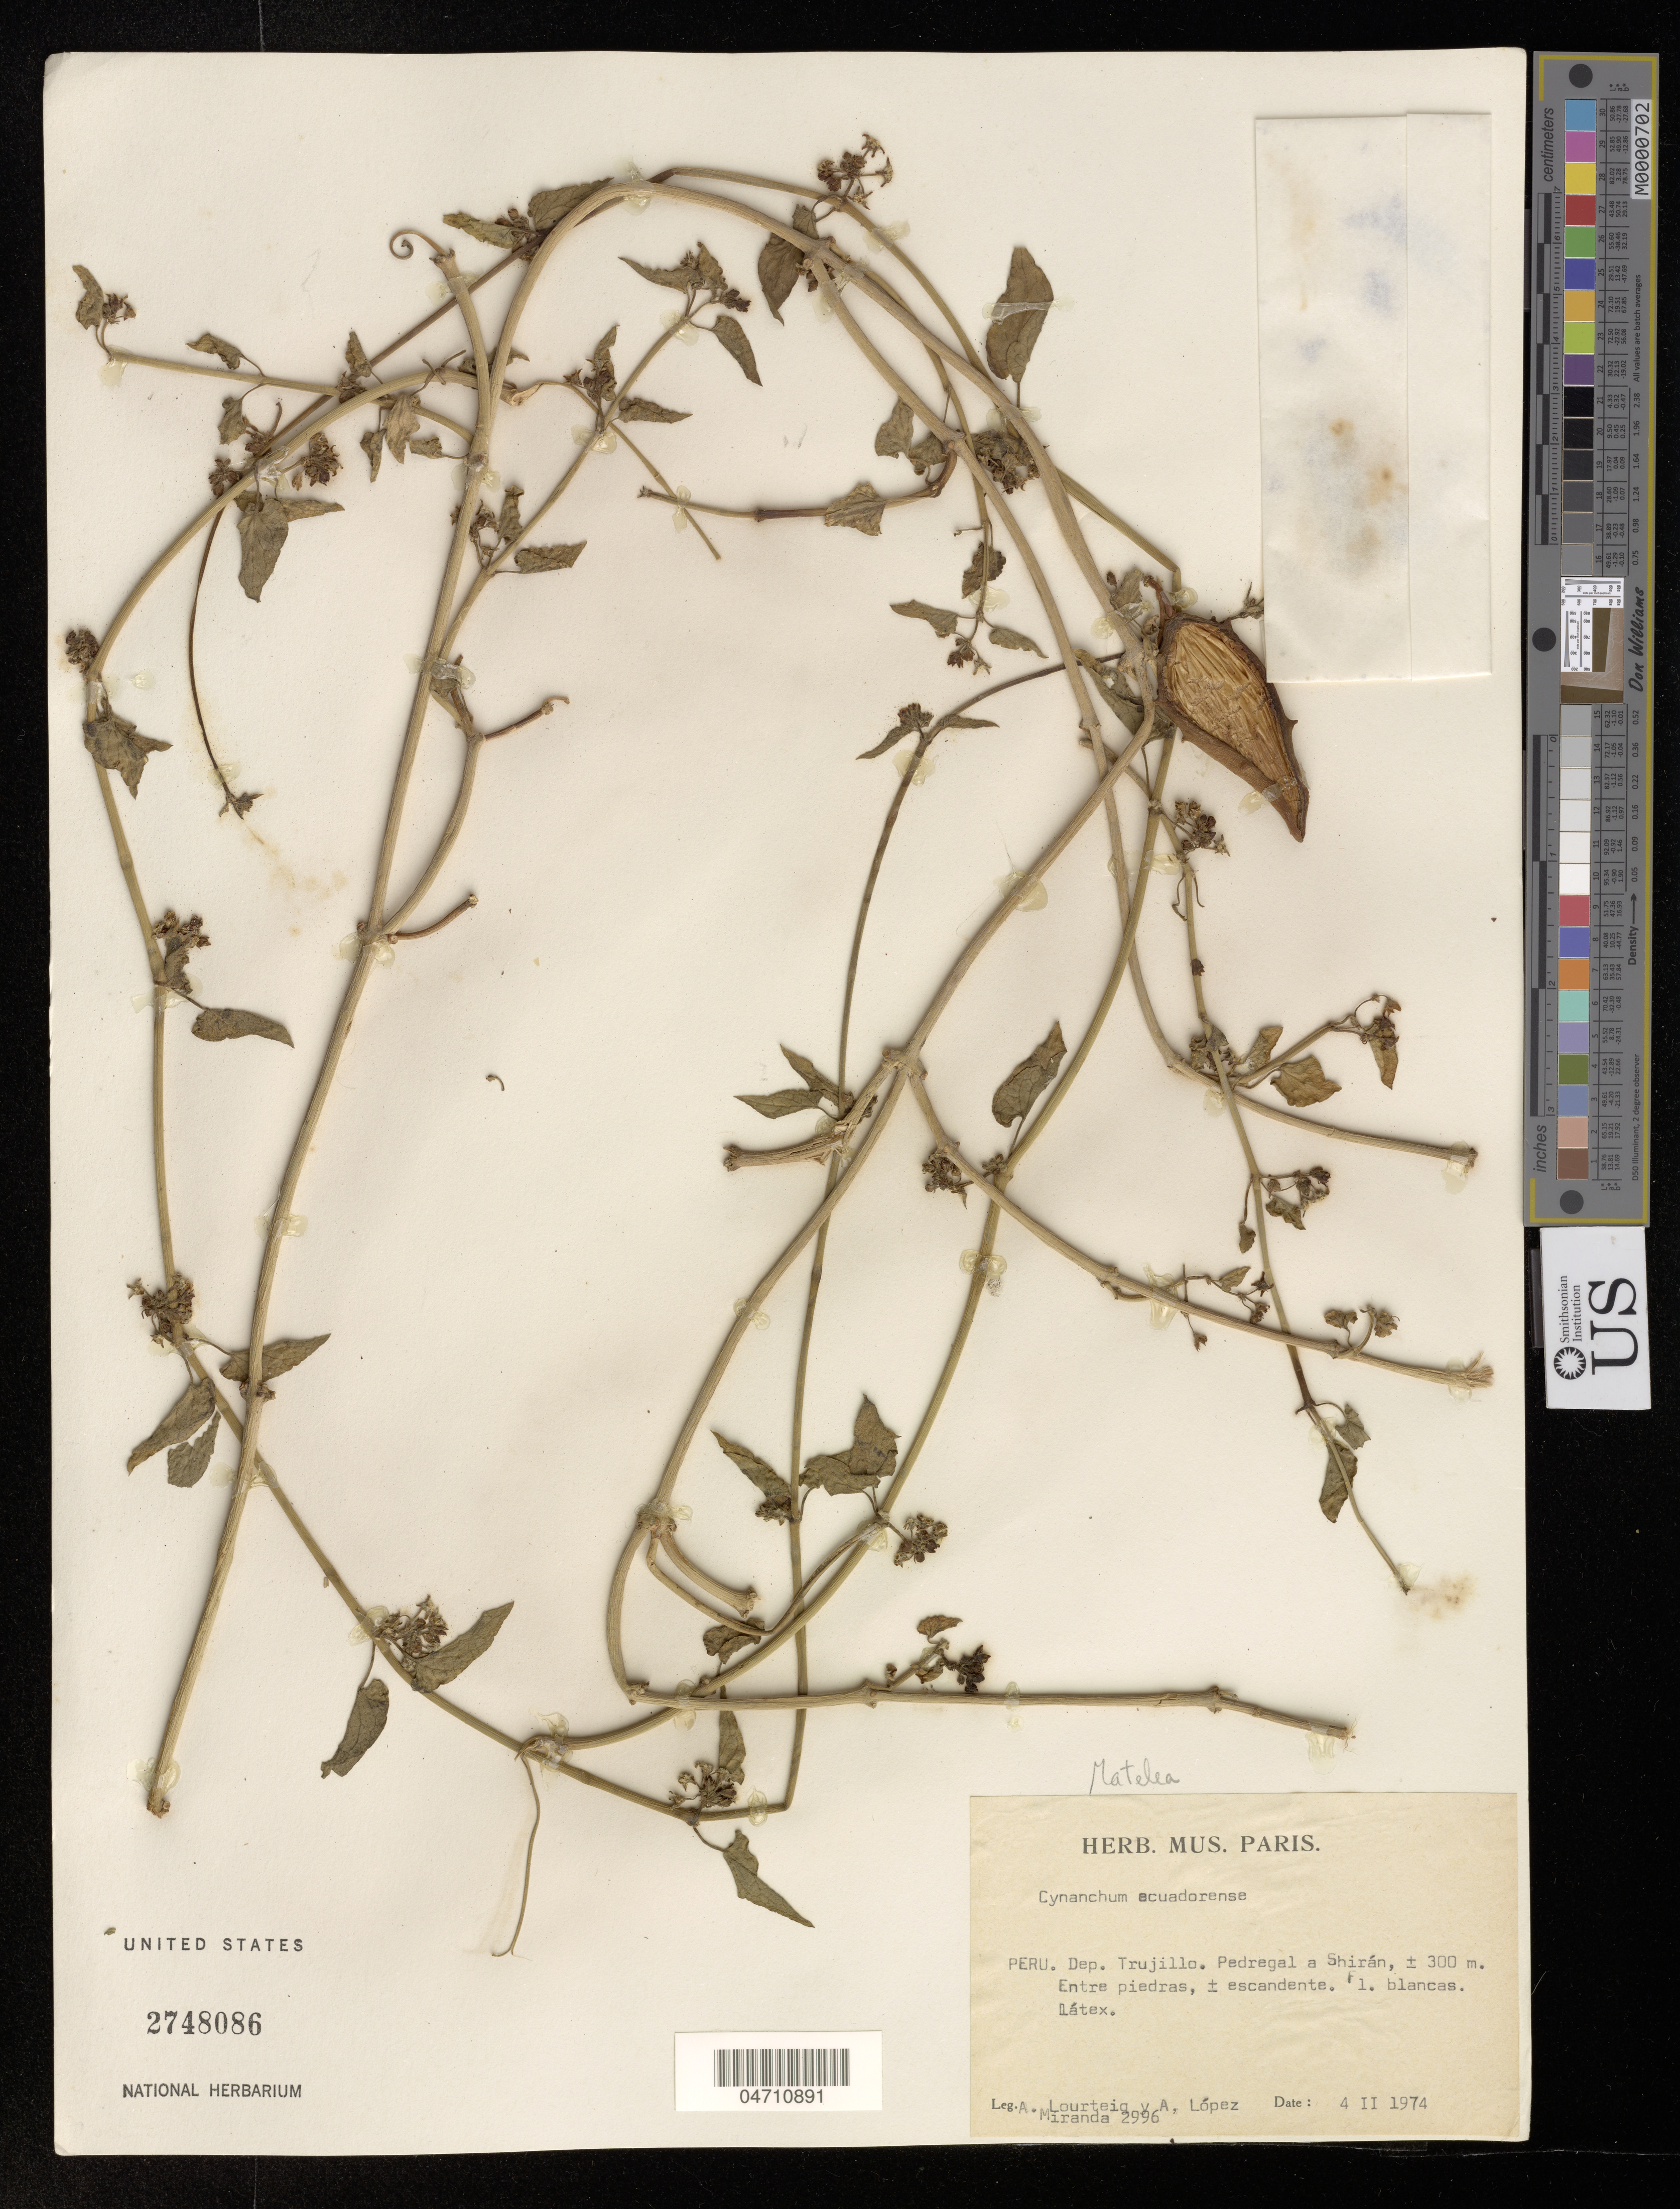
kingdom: Plantae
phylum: Tracheophyta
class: Magnoliopsida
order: Gentianales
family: Apocynaceae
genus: Cynanchum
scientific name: Cynanchum ecuadorense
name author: Schltr.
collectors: A. Lourteig & A. Miranda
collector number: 2996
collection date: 1974-02-04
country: Peru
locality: Dep. Trujillo. Pedregal a Shirán.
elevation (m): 300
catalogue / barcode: US 2748086